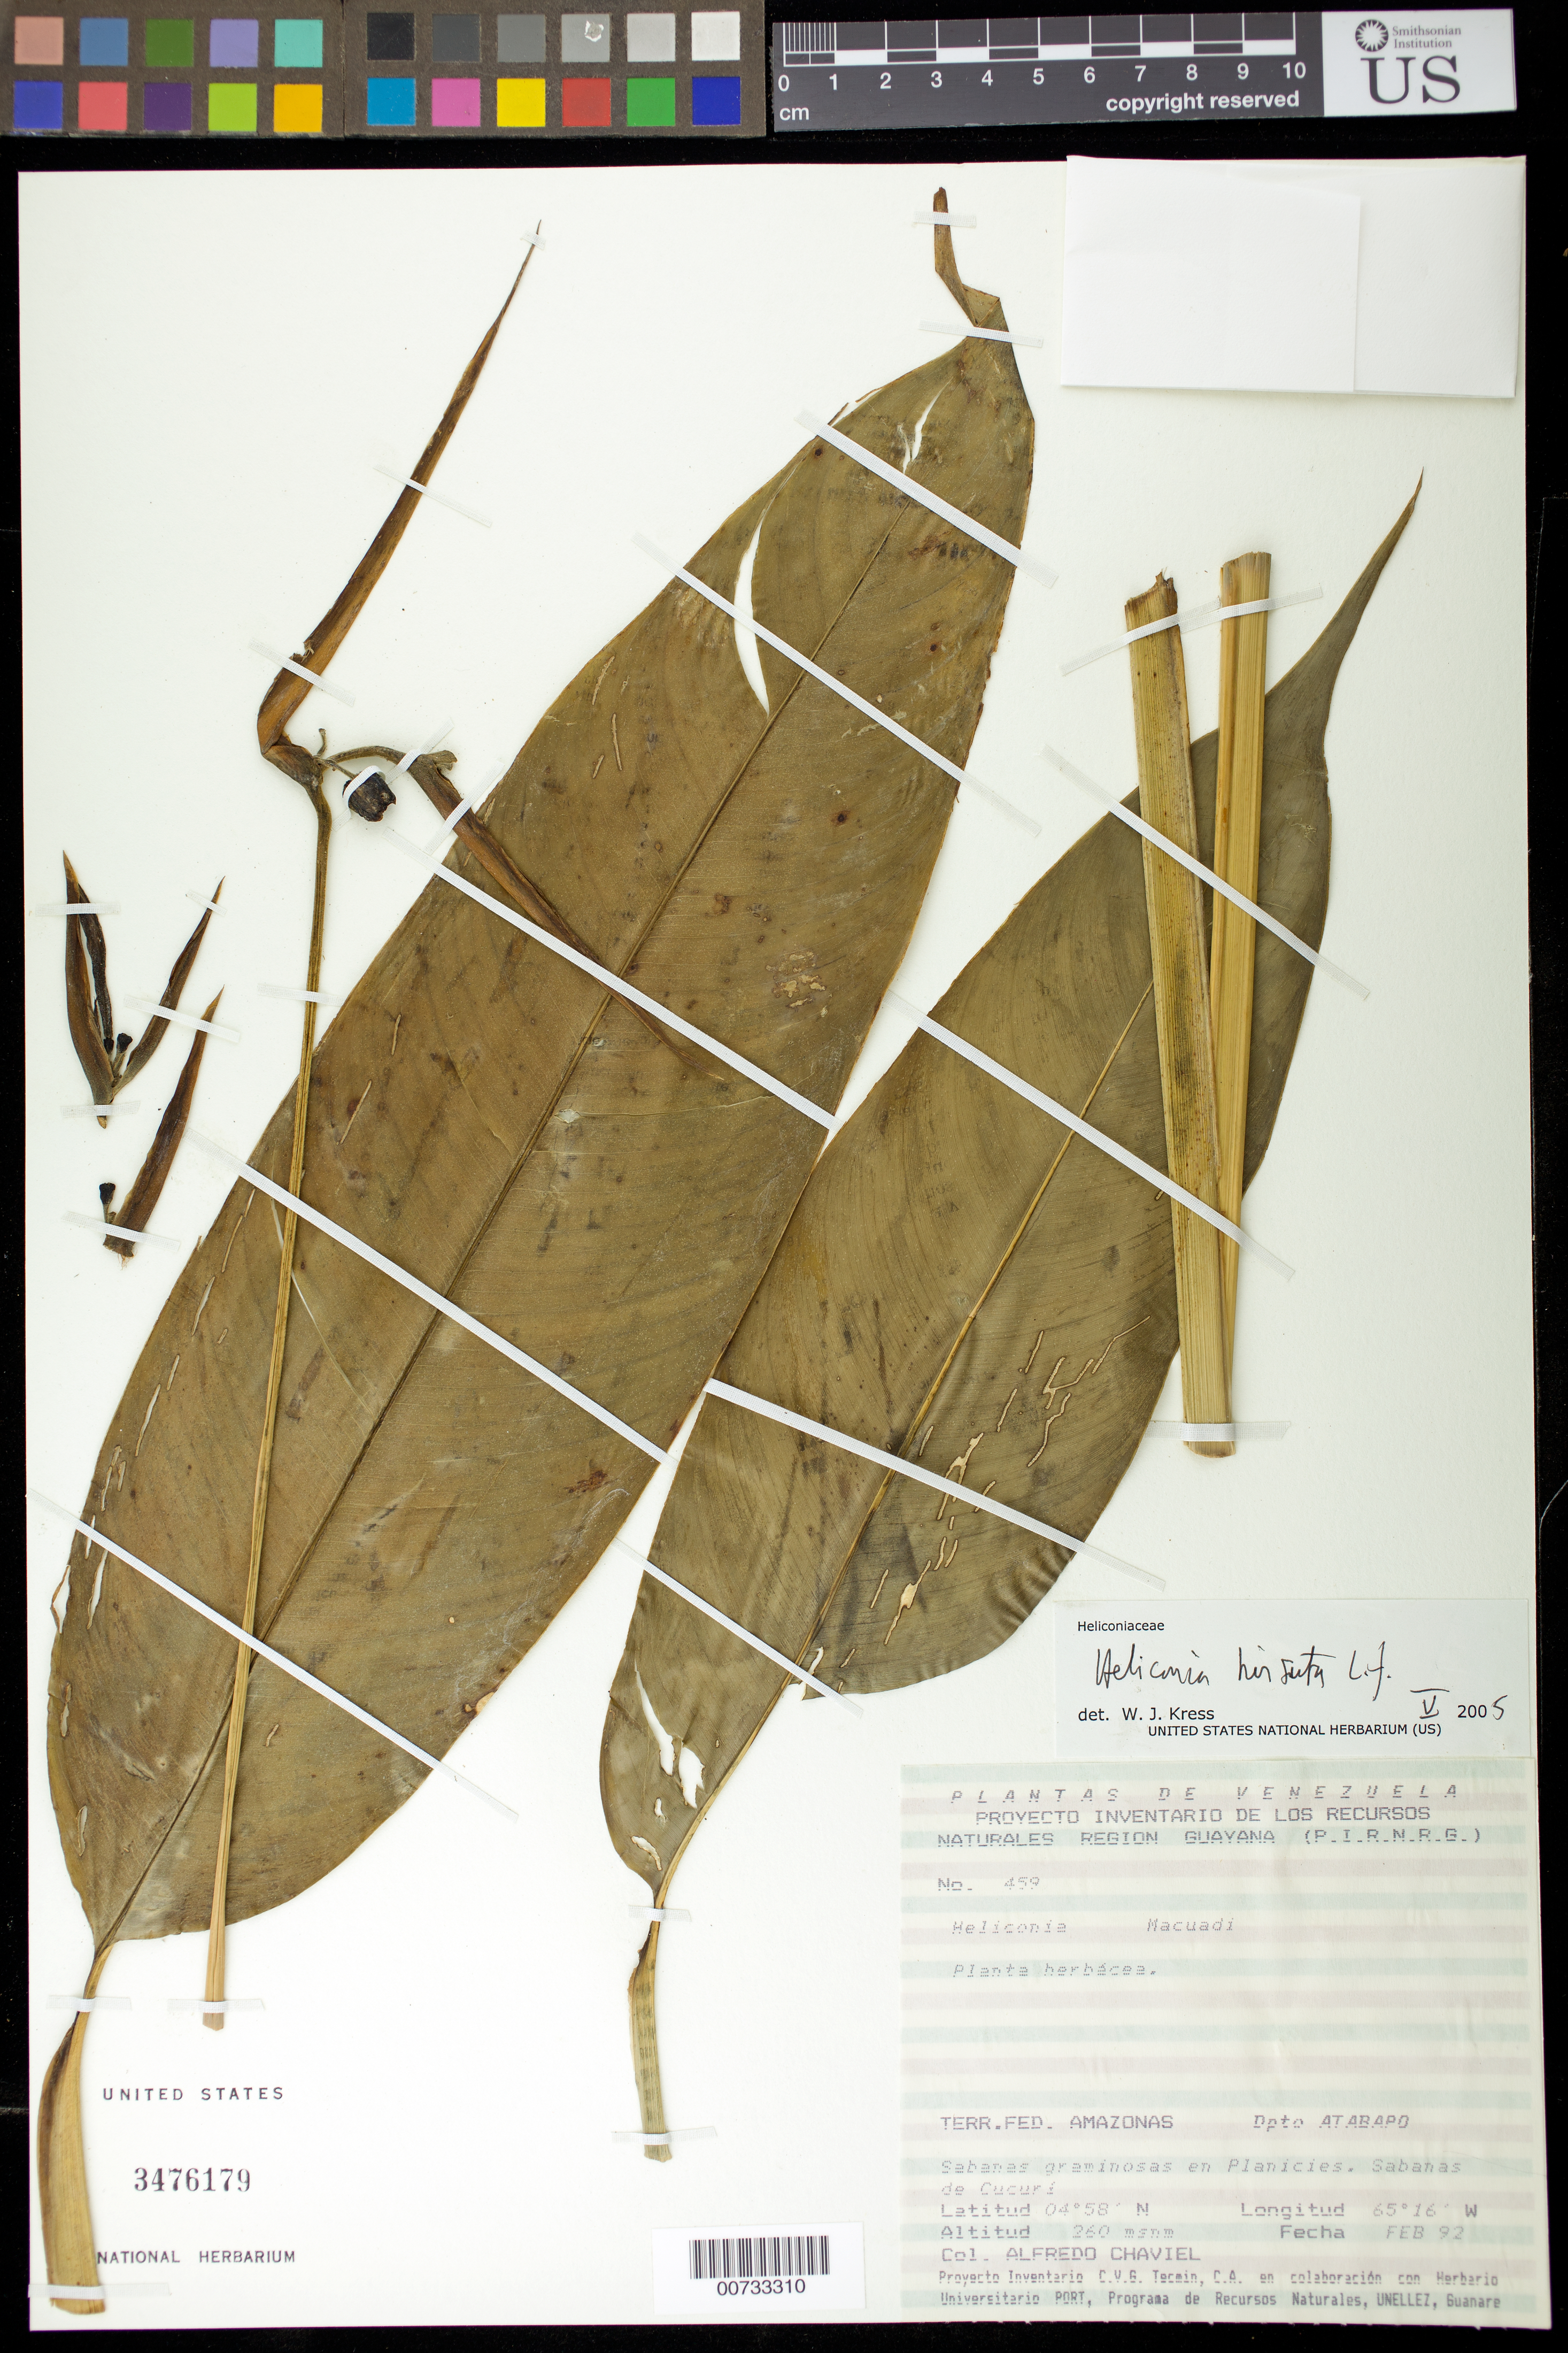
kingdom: Plantae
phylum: Tracheophyta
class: Liliopsida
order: Zingiberales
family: Heliconiaceae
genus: Heliconia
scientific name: Heliconia hirsuta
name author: L. f.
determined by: Kress, W. J., (US), Smithsonian Institution - National Museum of Natural History (UNITED STATES)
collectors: A. Chaviel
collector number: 459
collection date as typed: Feb 1992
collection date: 1992-02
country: Venezuela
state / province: Amazonas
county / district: Atabapo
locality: Sabanas de Cucuri.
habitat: Sabanas graminosas en Planicies.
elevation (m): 260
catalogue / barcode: US 3476179